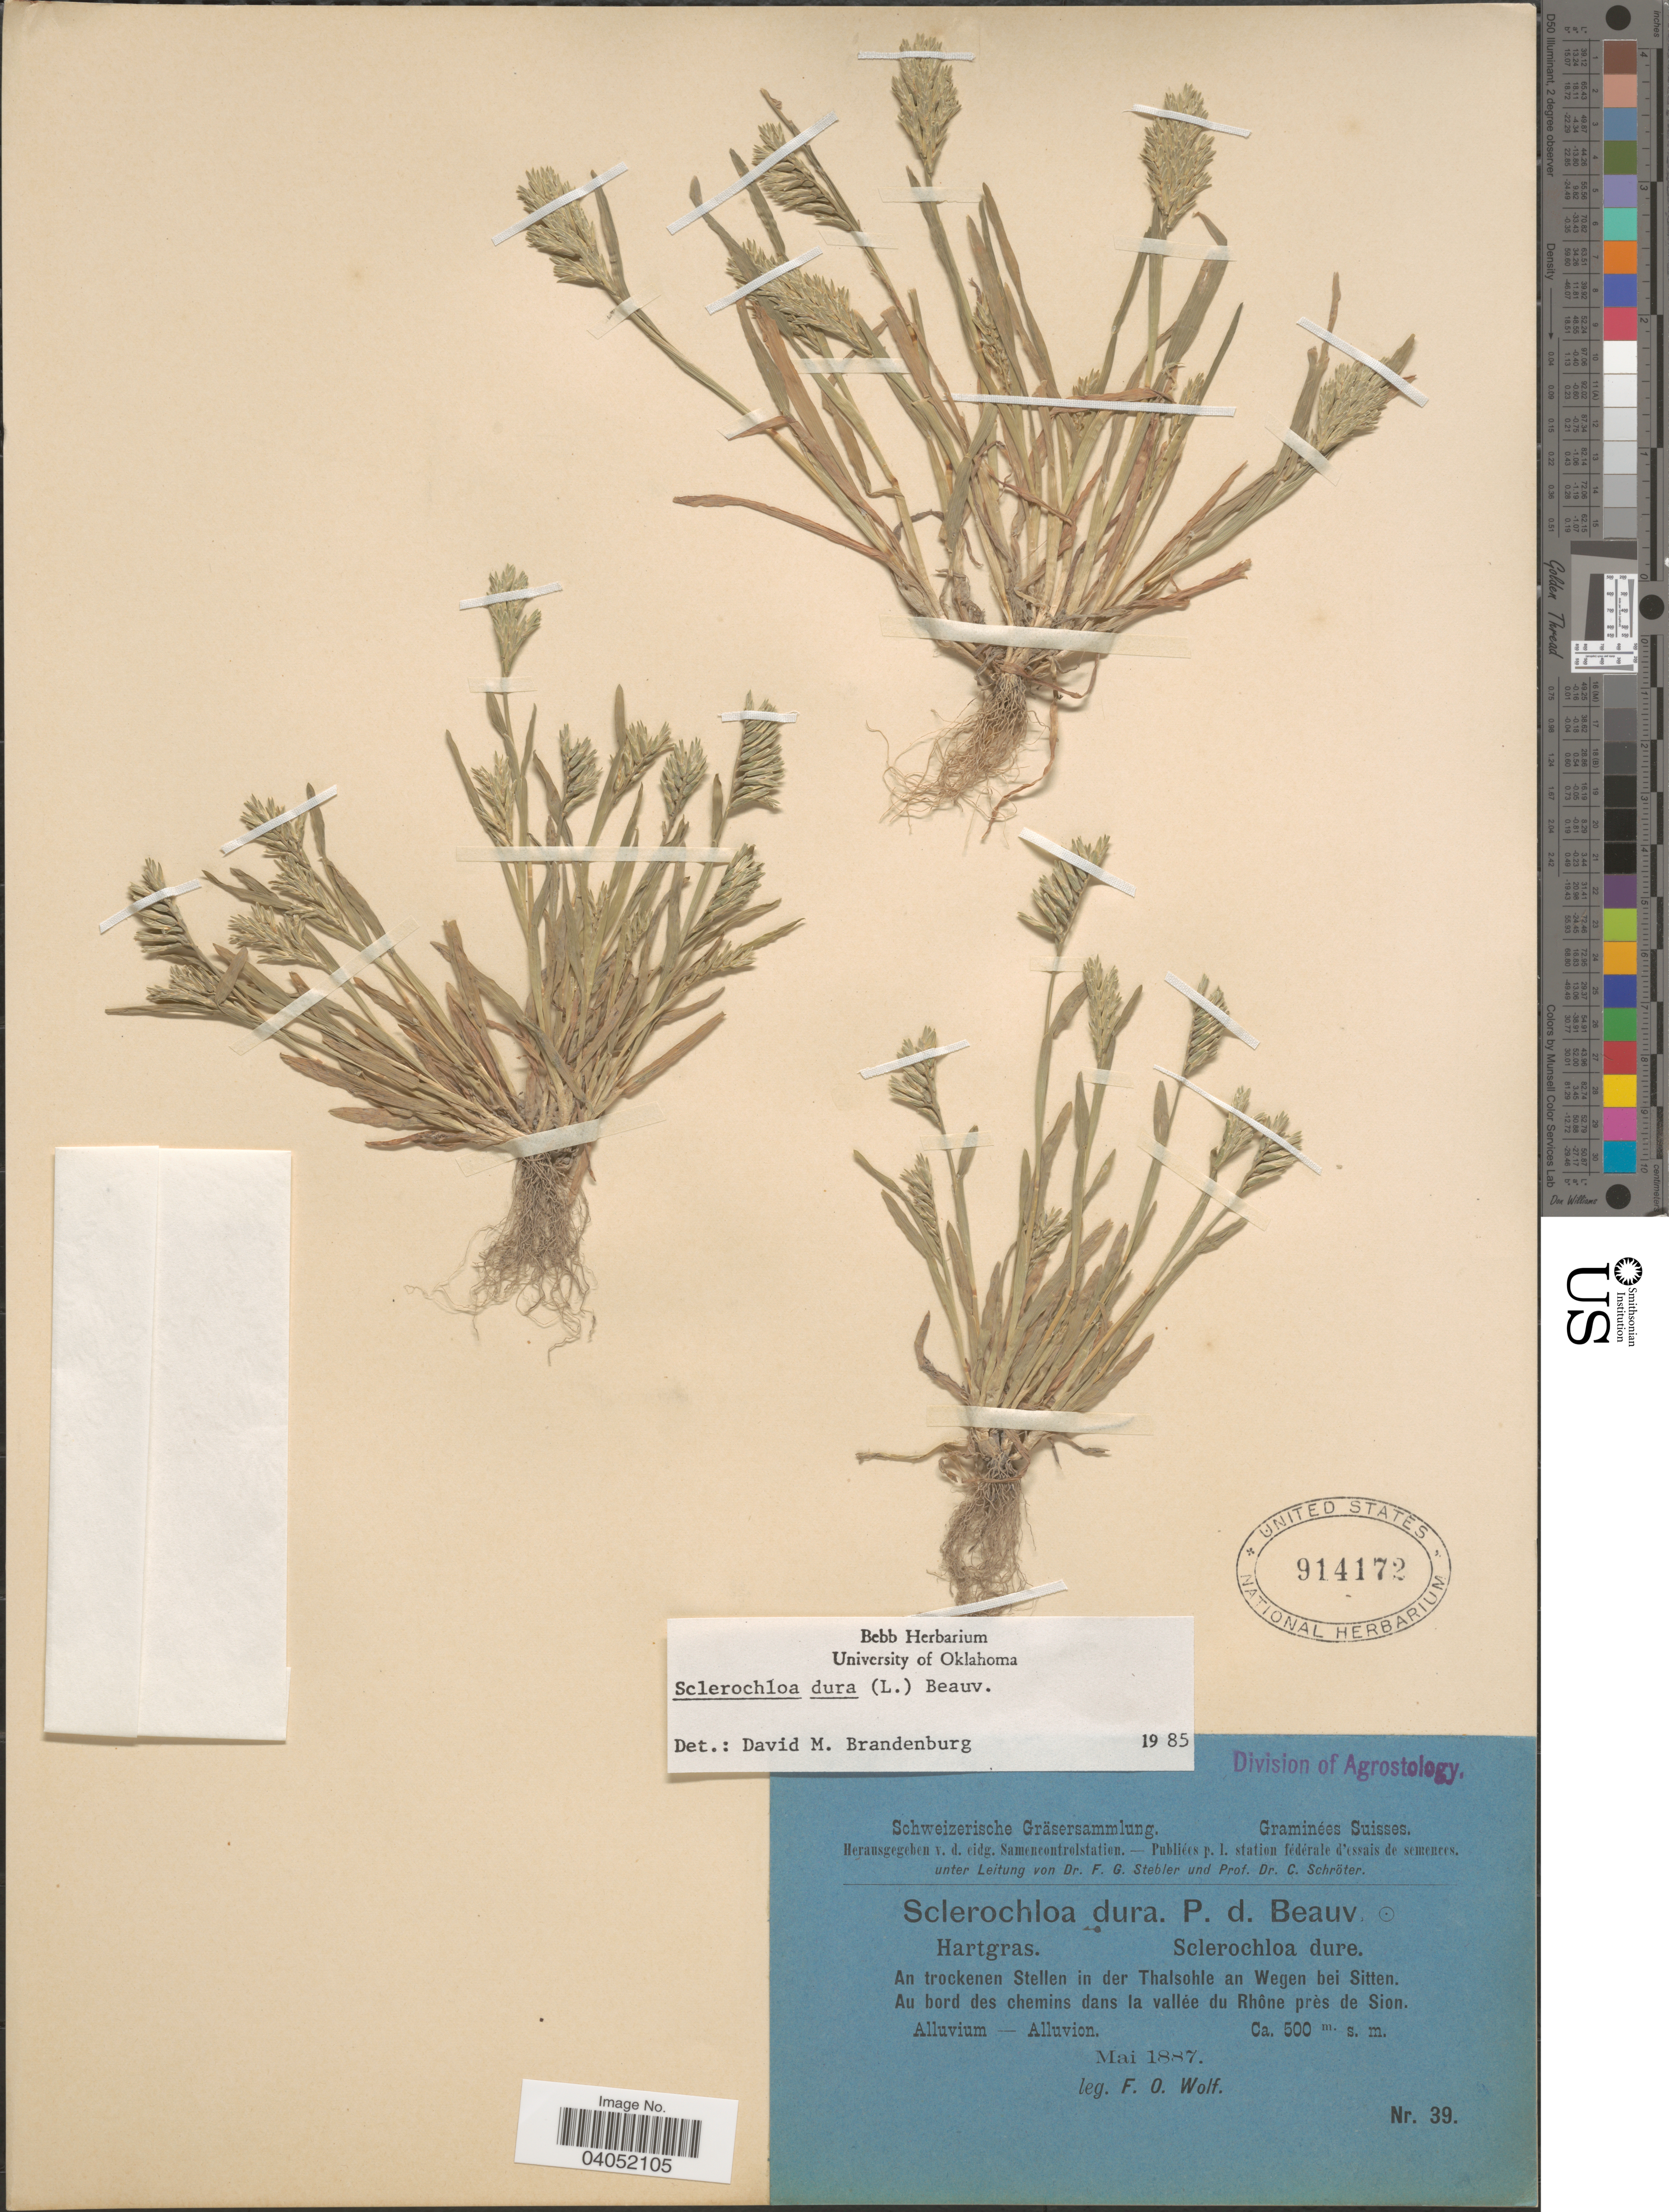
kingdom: Plantae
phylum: Tracheophyta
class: Liliopsida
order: Poales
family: Poaceae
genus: Sclerochloa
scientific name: Sclerochloa dura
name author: (L.) P. Beauv.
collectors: F. Wolf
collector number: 39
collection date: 1887-05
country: Switzerland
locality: Suisses. An trockenen Stellen in der Thalsohle an Wegen bei Sitten. Au bord des chemins dans la vallée du Rhône près de Sion.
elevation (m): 500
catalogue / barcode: US 914172